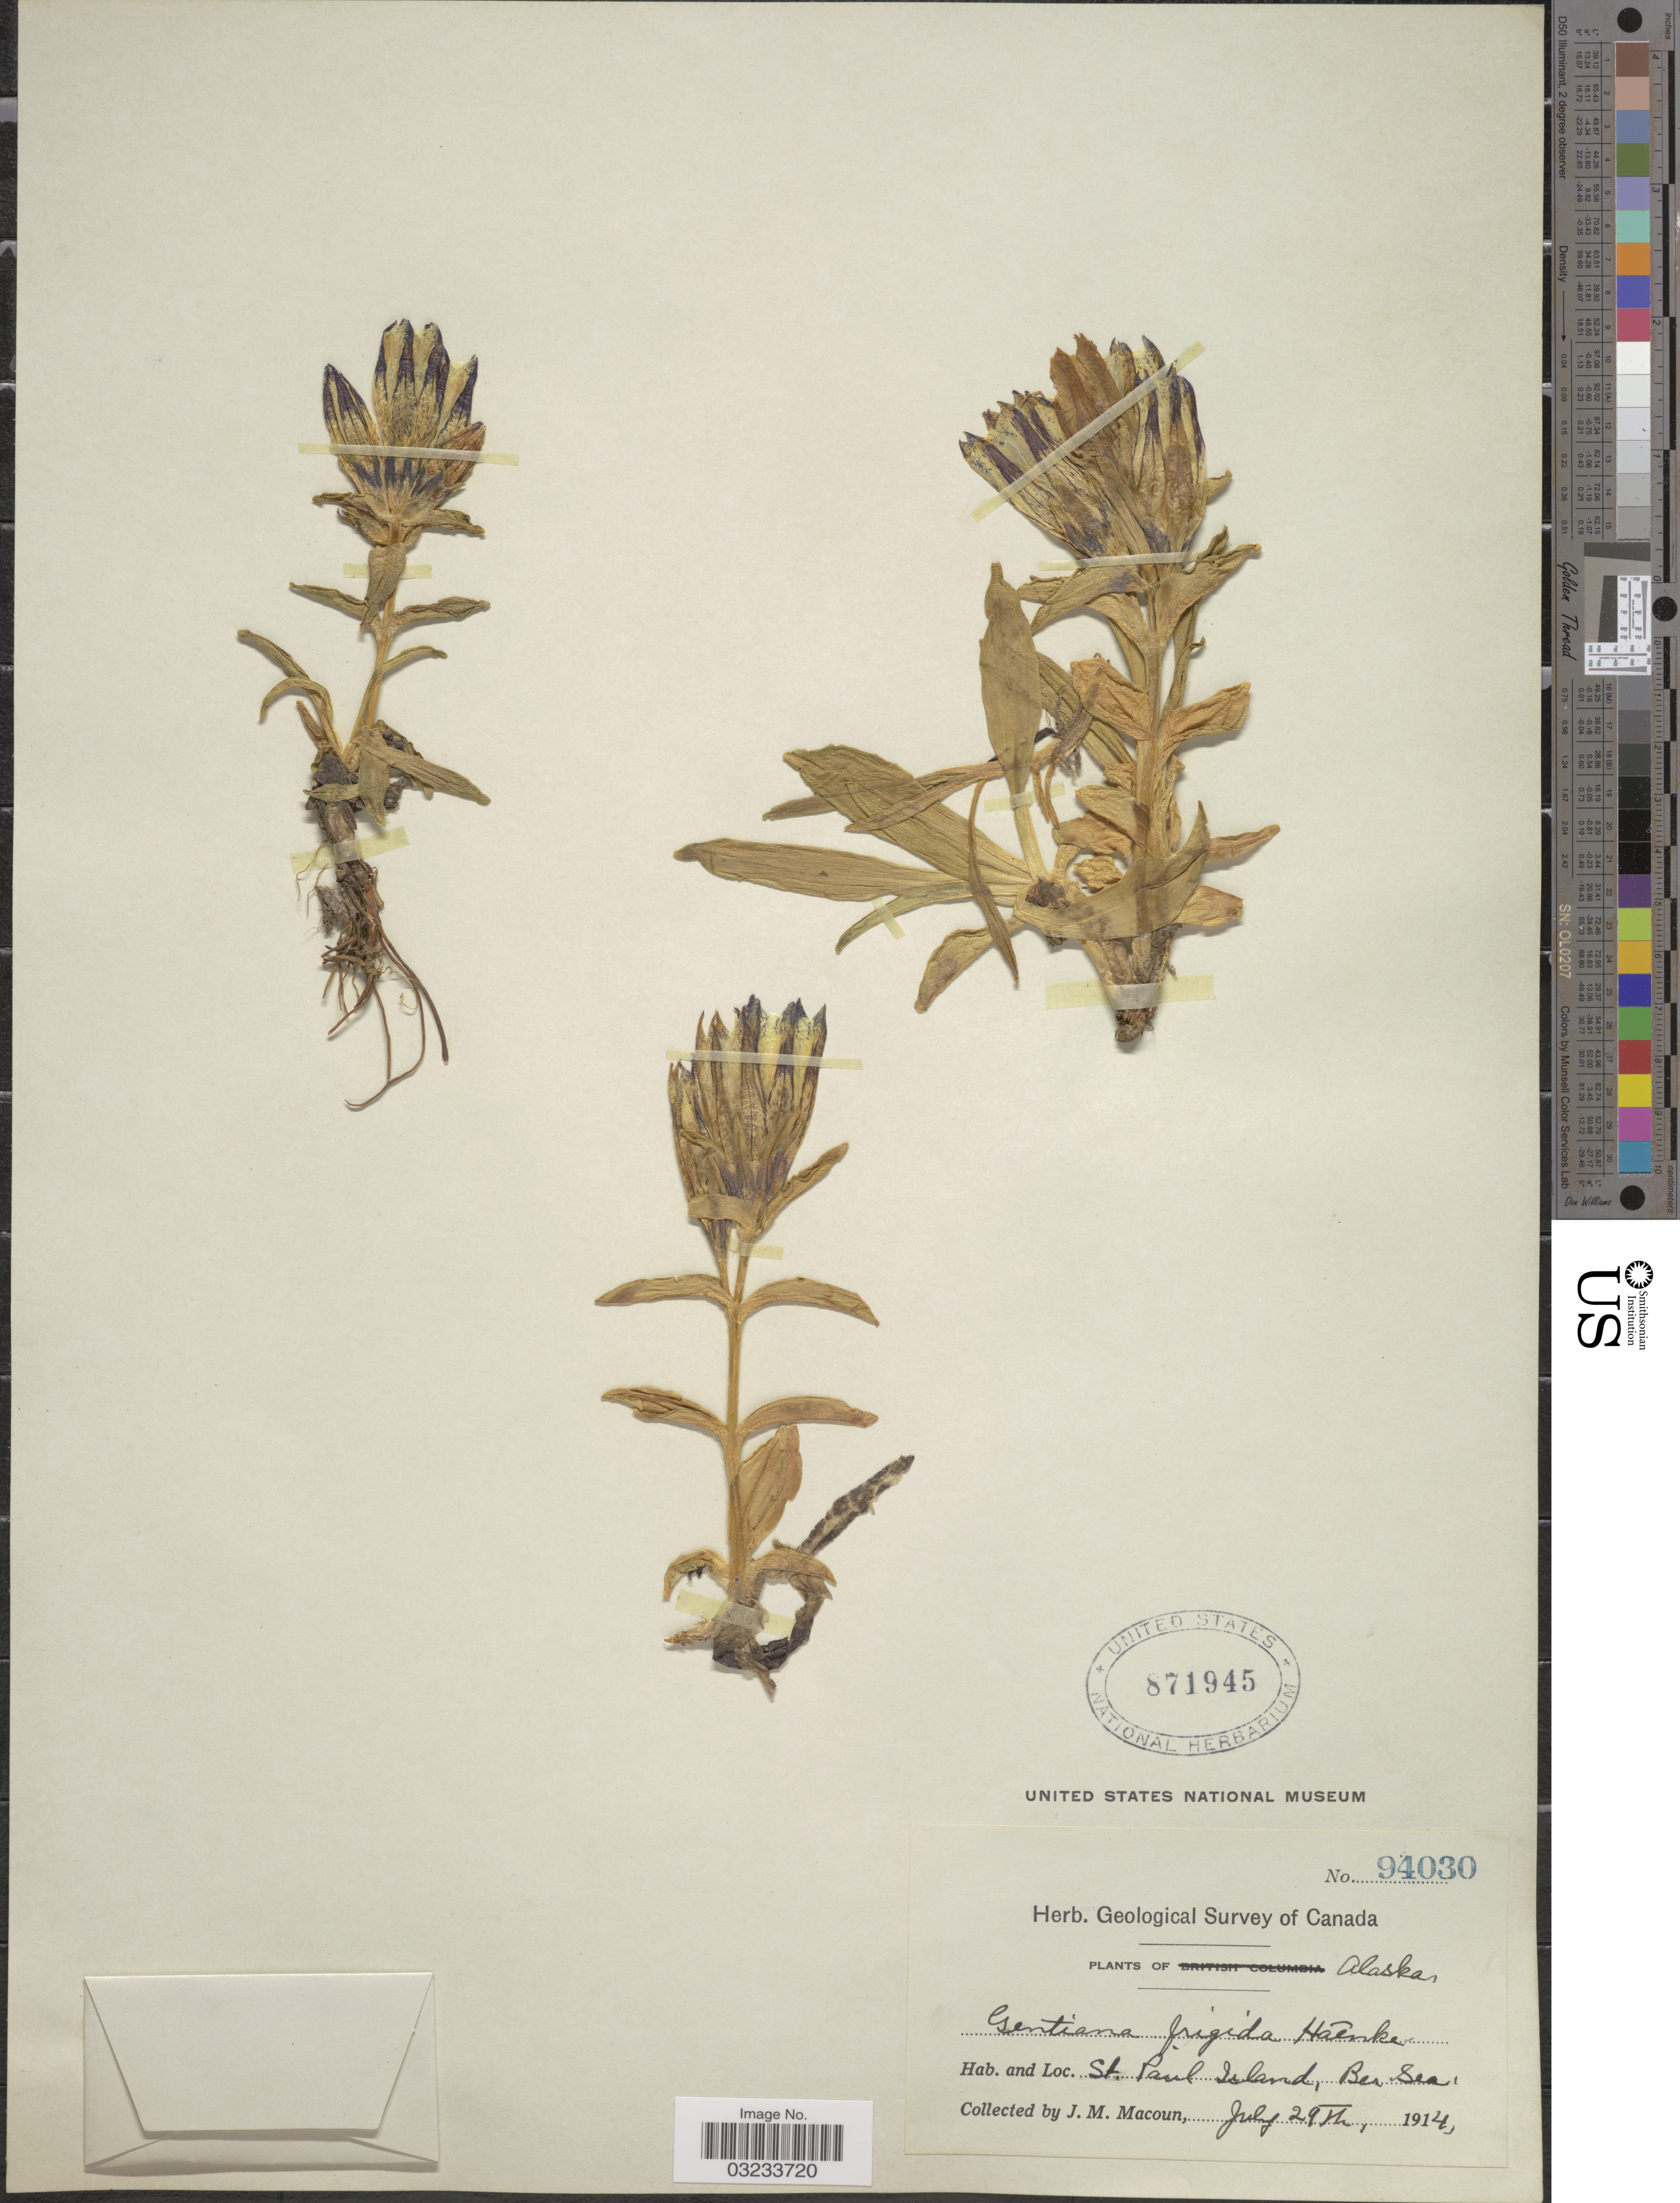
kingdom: Plantae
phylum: Tracheophyta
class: Magnoliopsida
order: Gentianales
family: Gentianaceae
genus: Gentiana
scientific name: Gentiana algida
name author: Pall.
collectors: J. M. Macoun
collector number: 94030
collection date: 1914-07-29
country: United States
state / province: Alaska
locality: St. Paul Island, Ber. Sea.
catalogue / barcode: US 871945